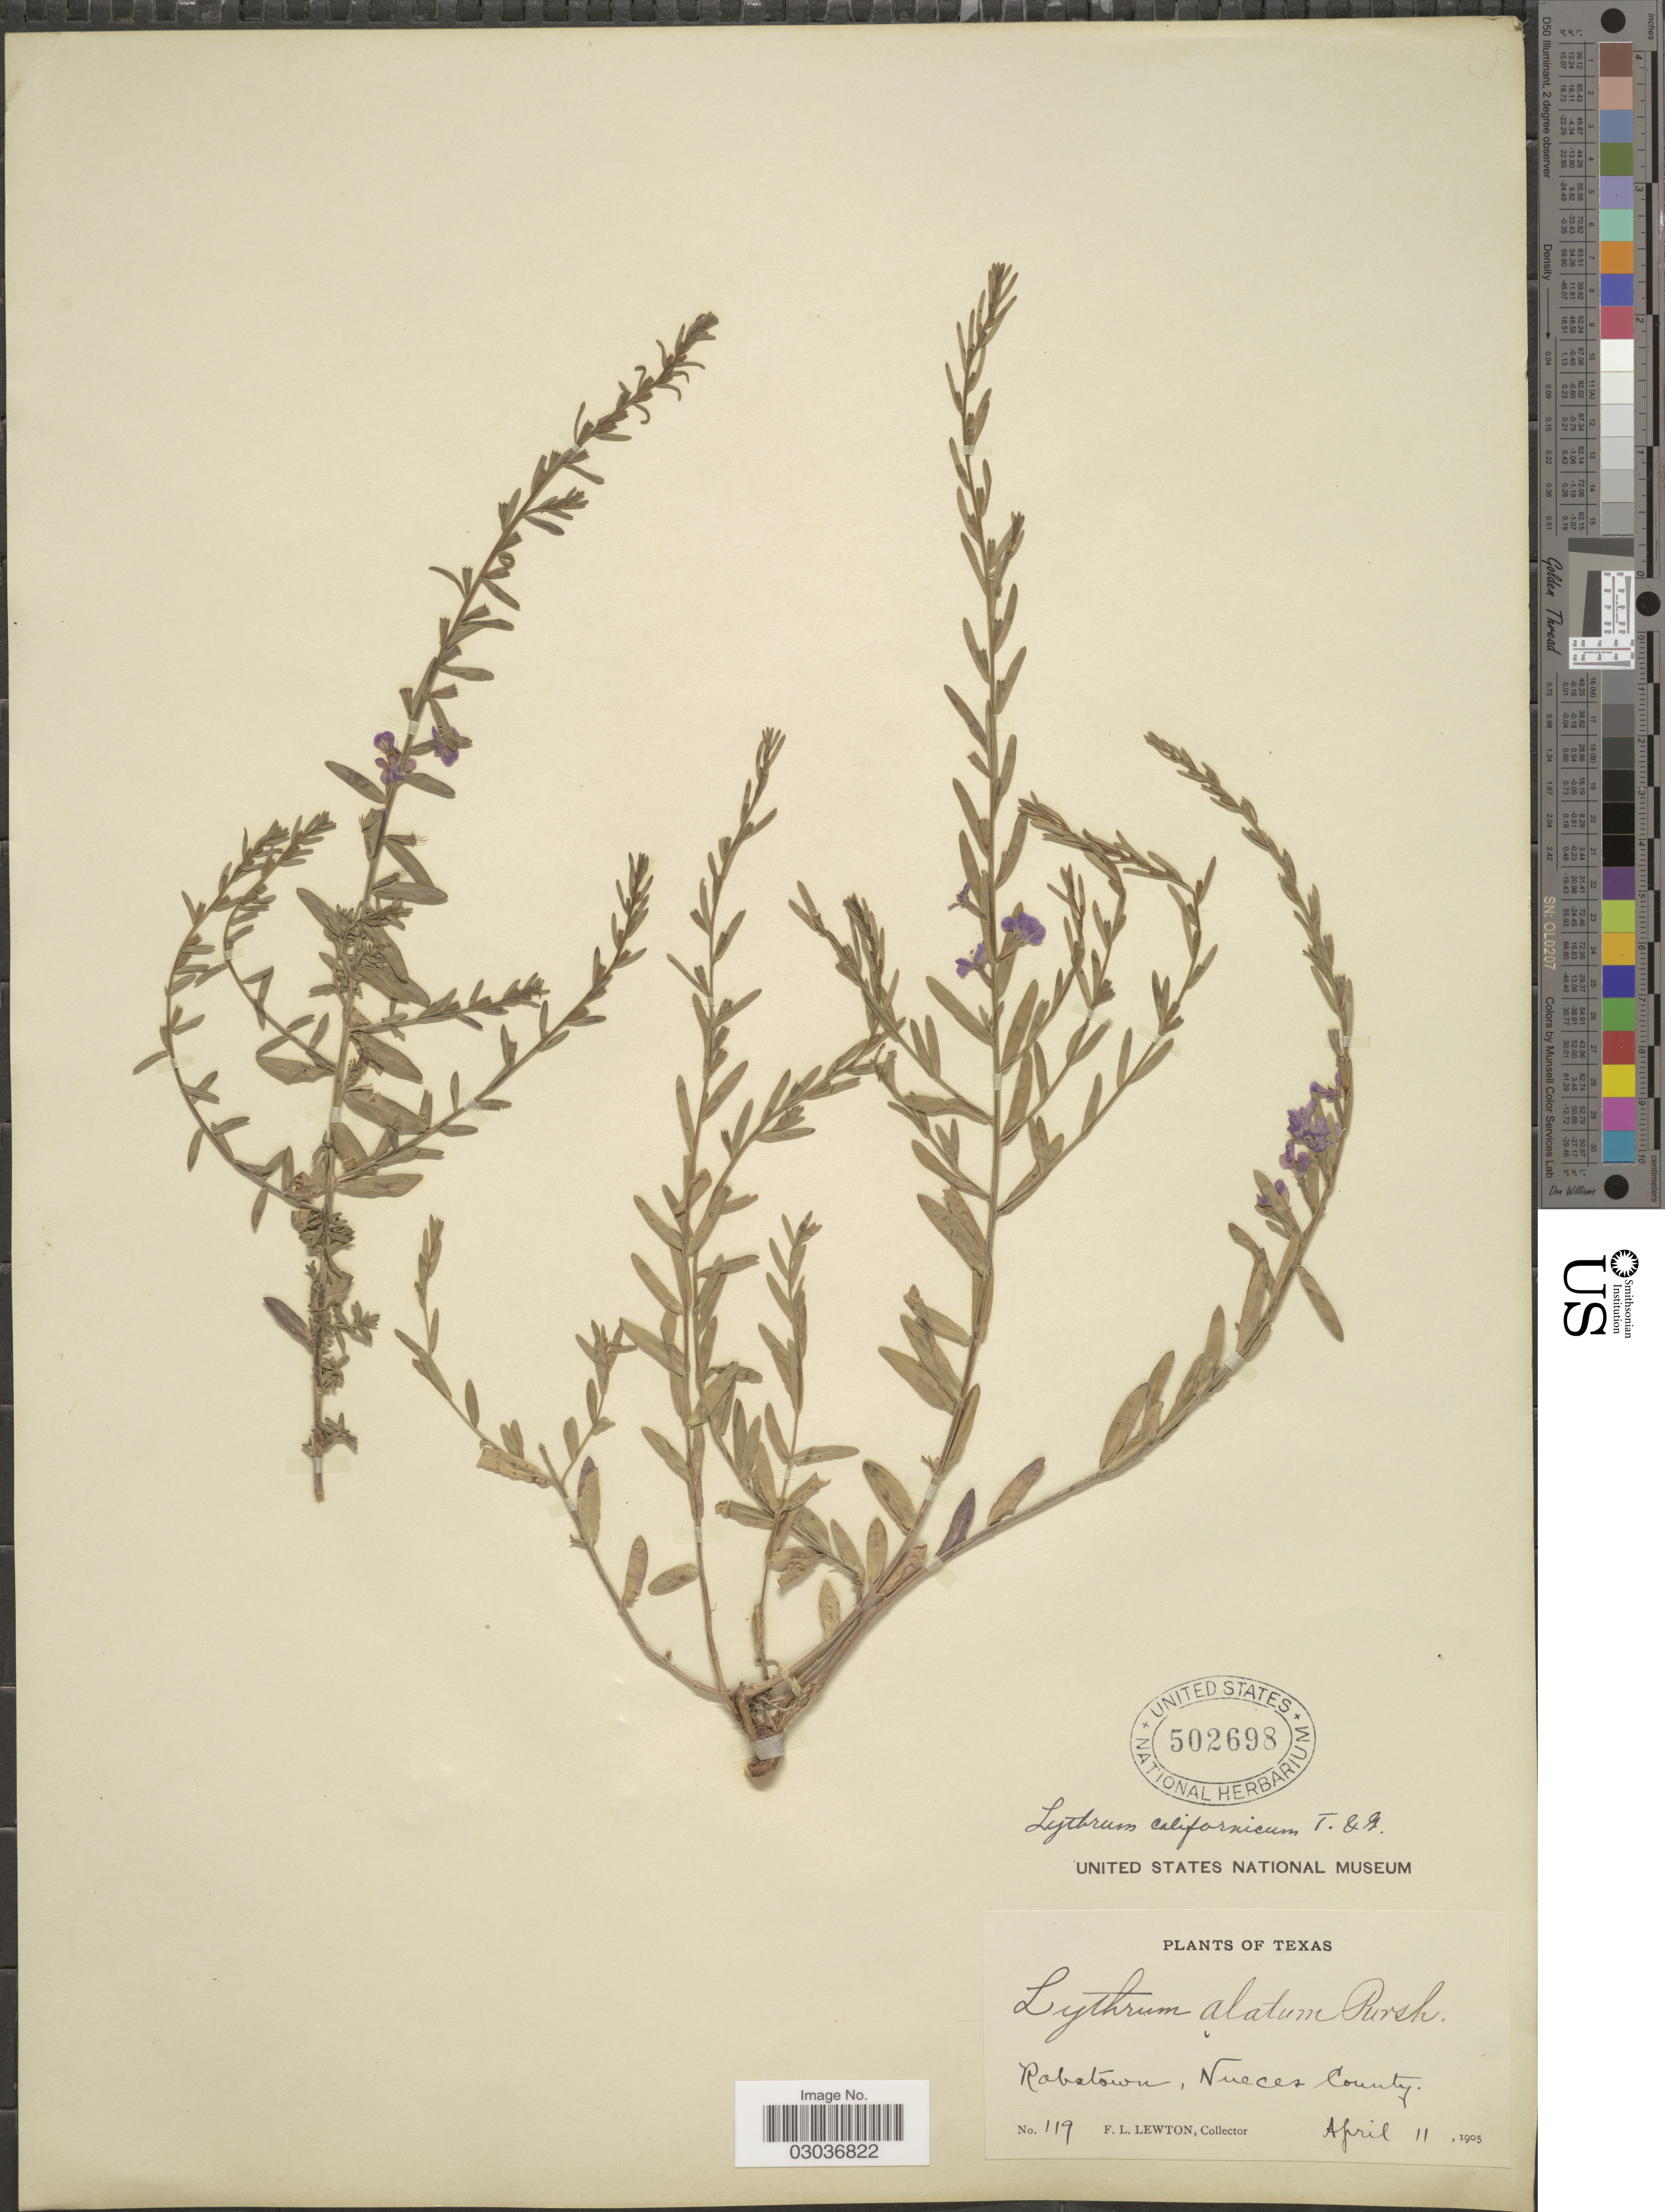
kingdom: Plantae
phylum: Tracheophyta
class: Magnoliopsida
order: Myrtales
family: Lythraceae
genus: Lythrum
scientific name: Lythrum californicum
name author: Torr. & A. Gray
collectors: F. L. Lewton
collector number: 119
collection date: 1905-04-11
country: United States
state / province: Texas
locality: Robstown, Nueces County.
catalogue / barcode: US 502698